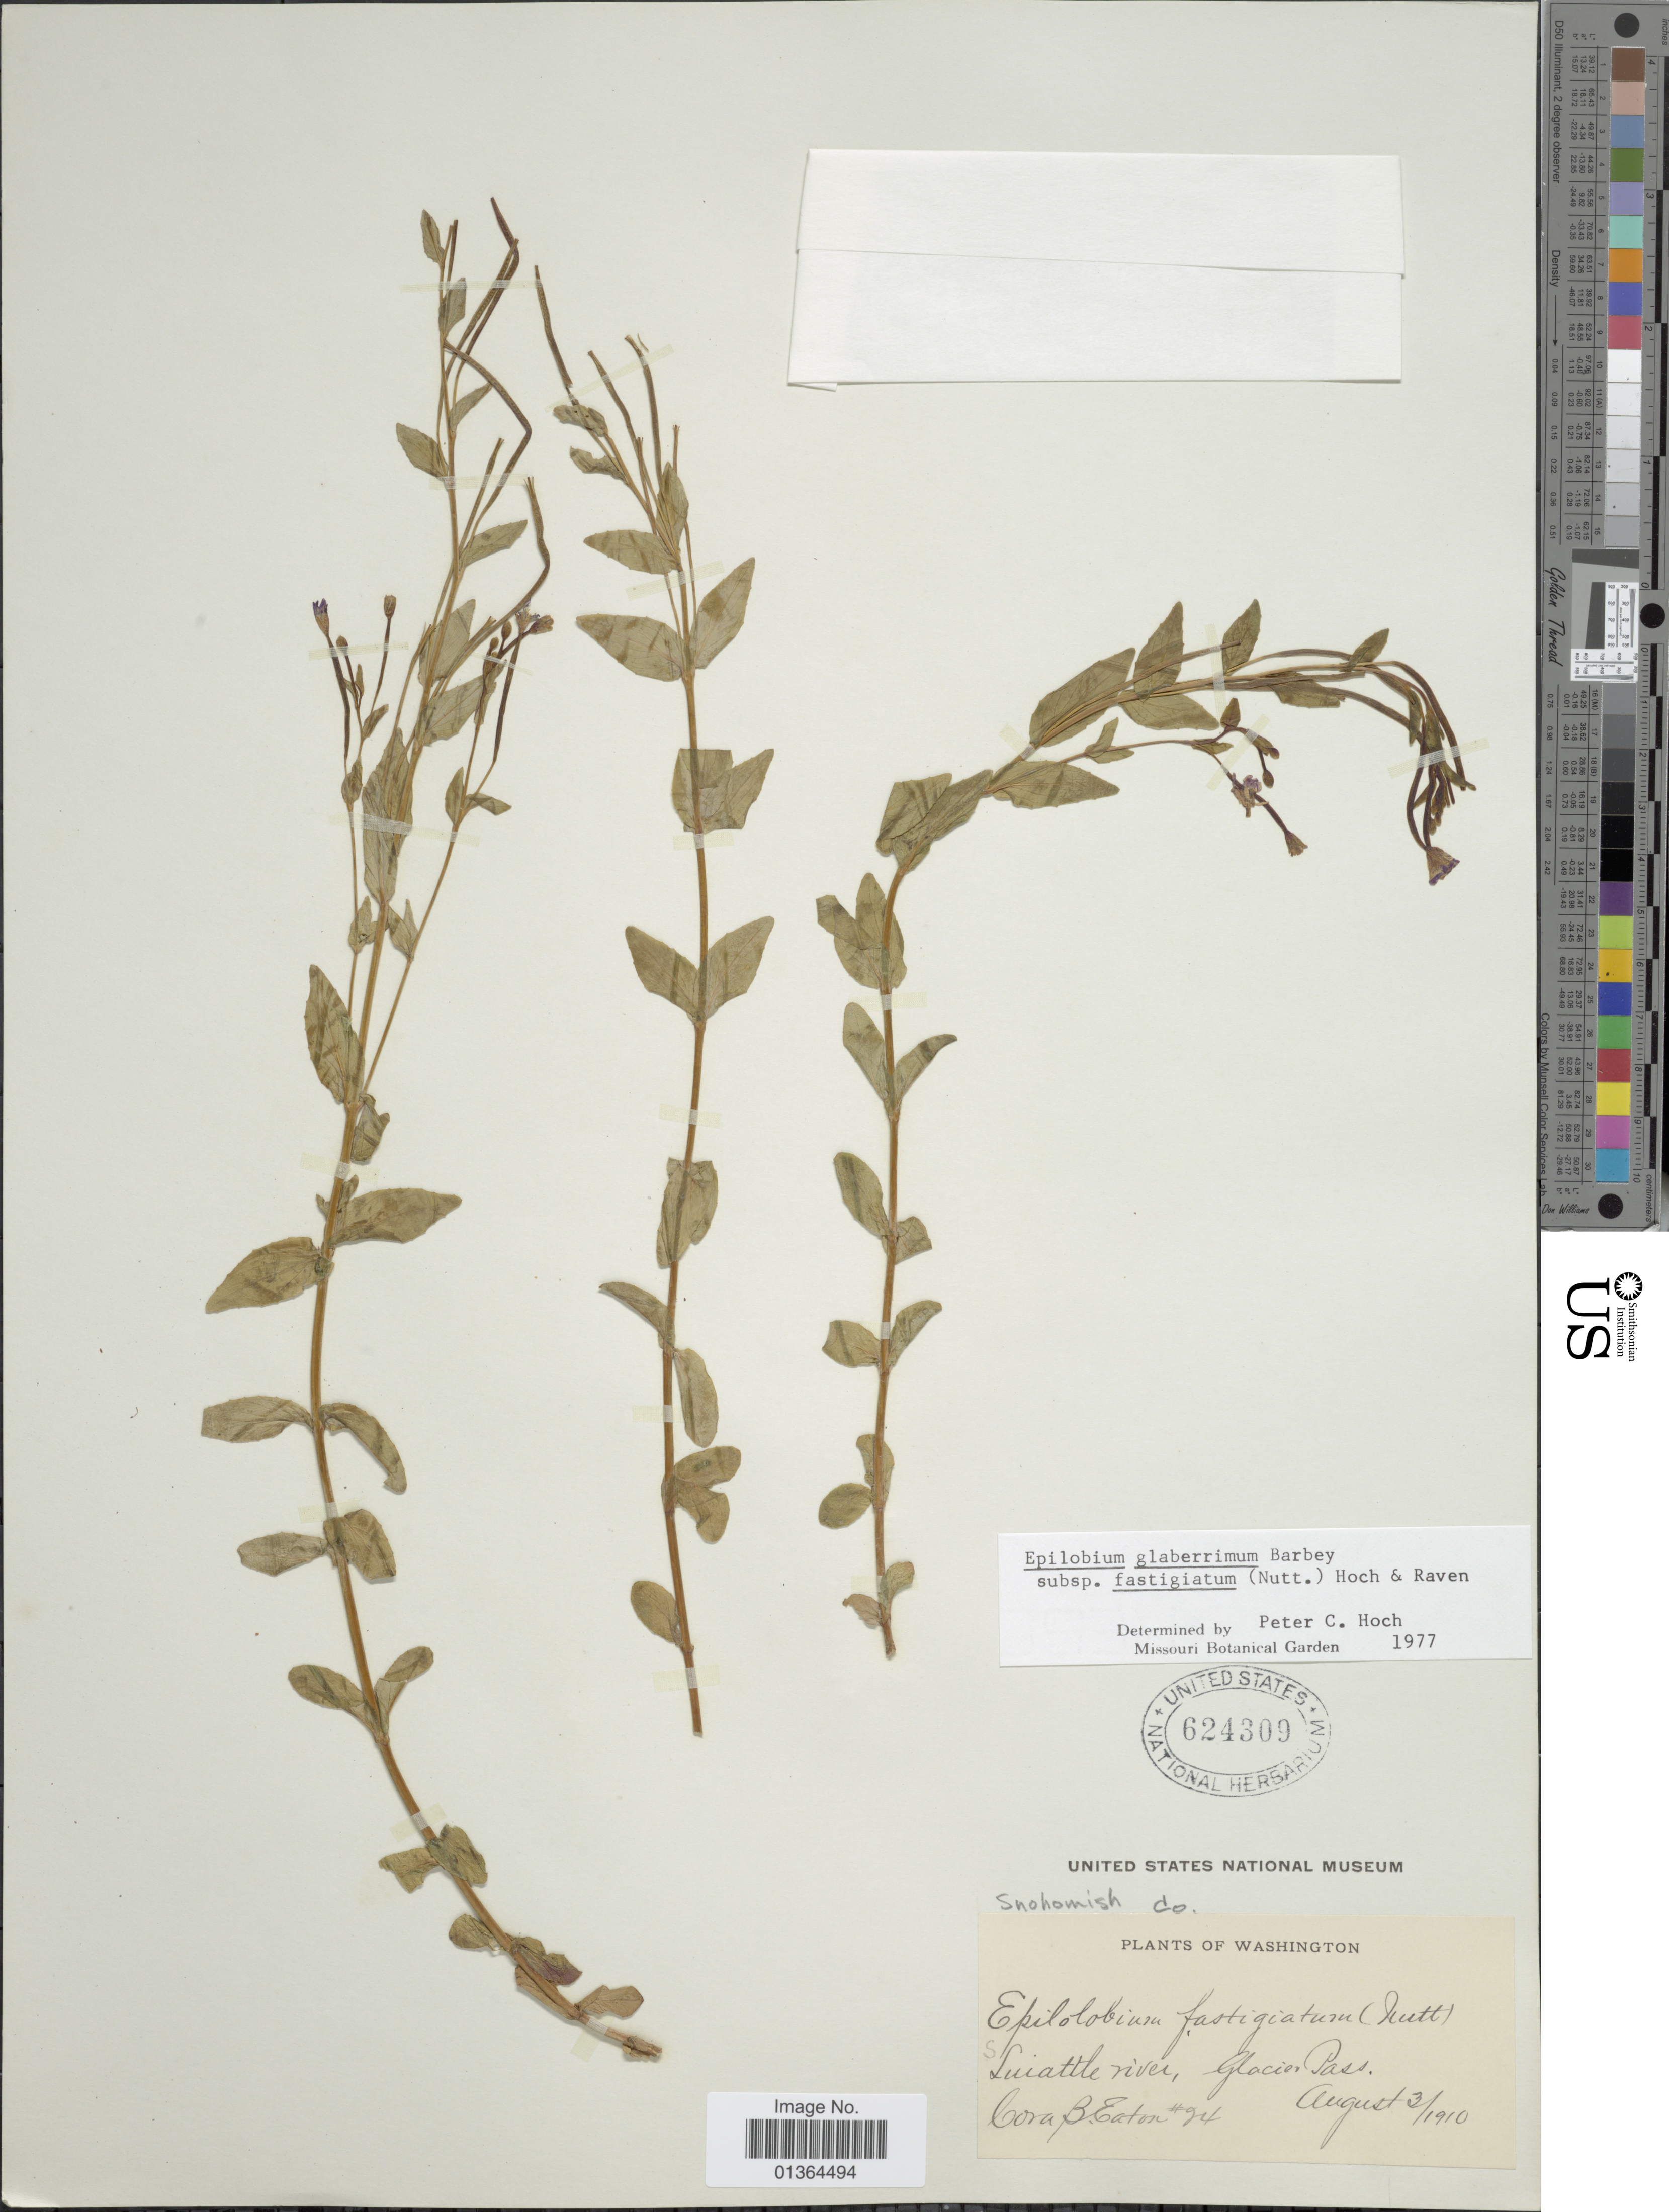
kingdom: Plantae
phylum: Tracheophyta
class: Magnoliopsida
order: Myrtales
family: Onagraceae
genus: Epilobium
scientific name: Epilobium glaberrimum subsp. fastigiatum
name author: (Nutt.) Hoch & P.H. Raven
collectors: -- Eaton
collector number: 24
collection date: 1910-08-03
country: United States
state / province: Washington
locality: Luiattle river, Glacier Pass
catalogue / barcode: US 624309